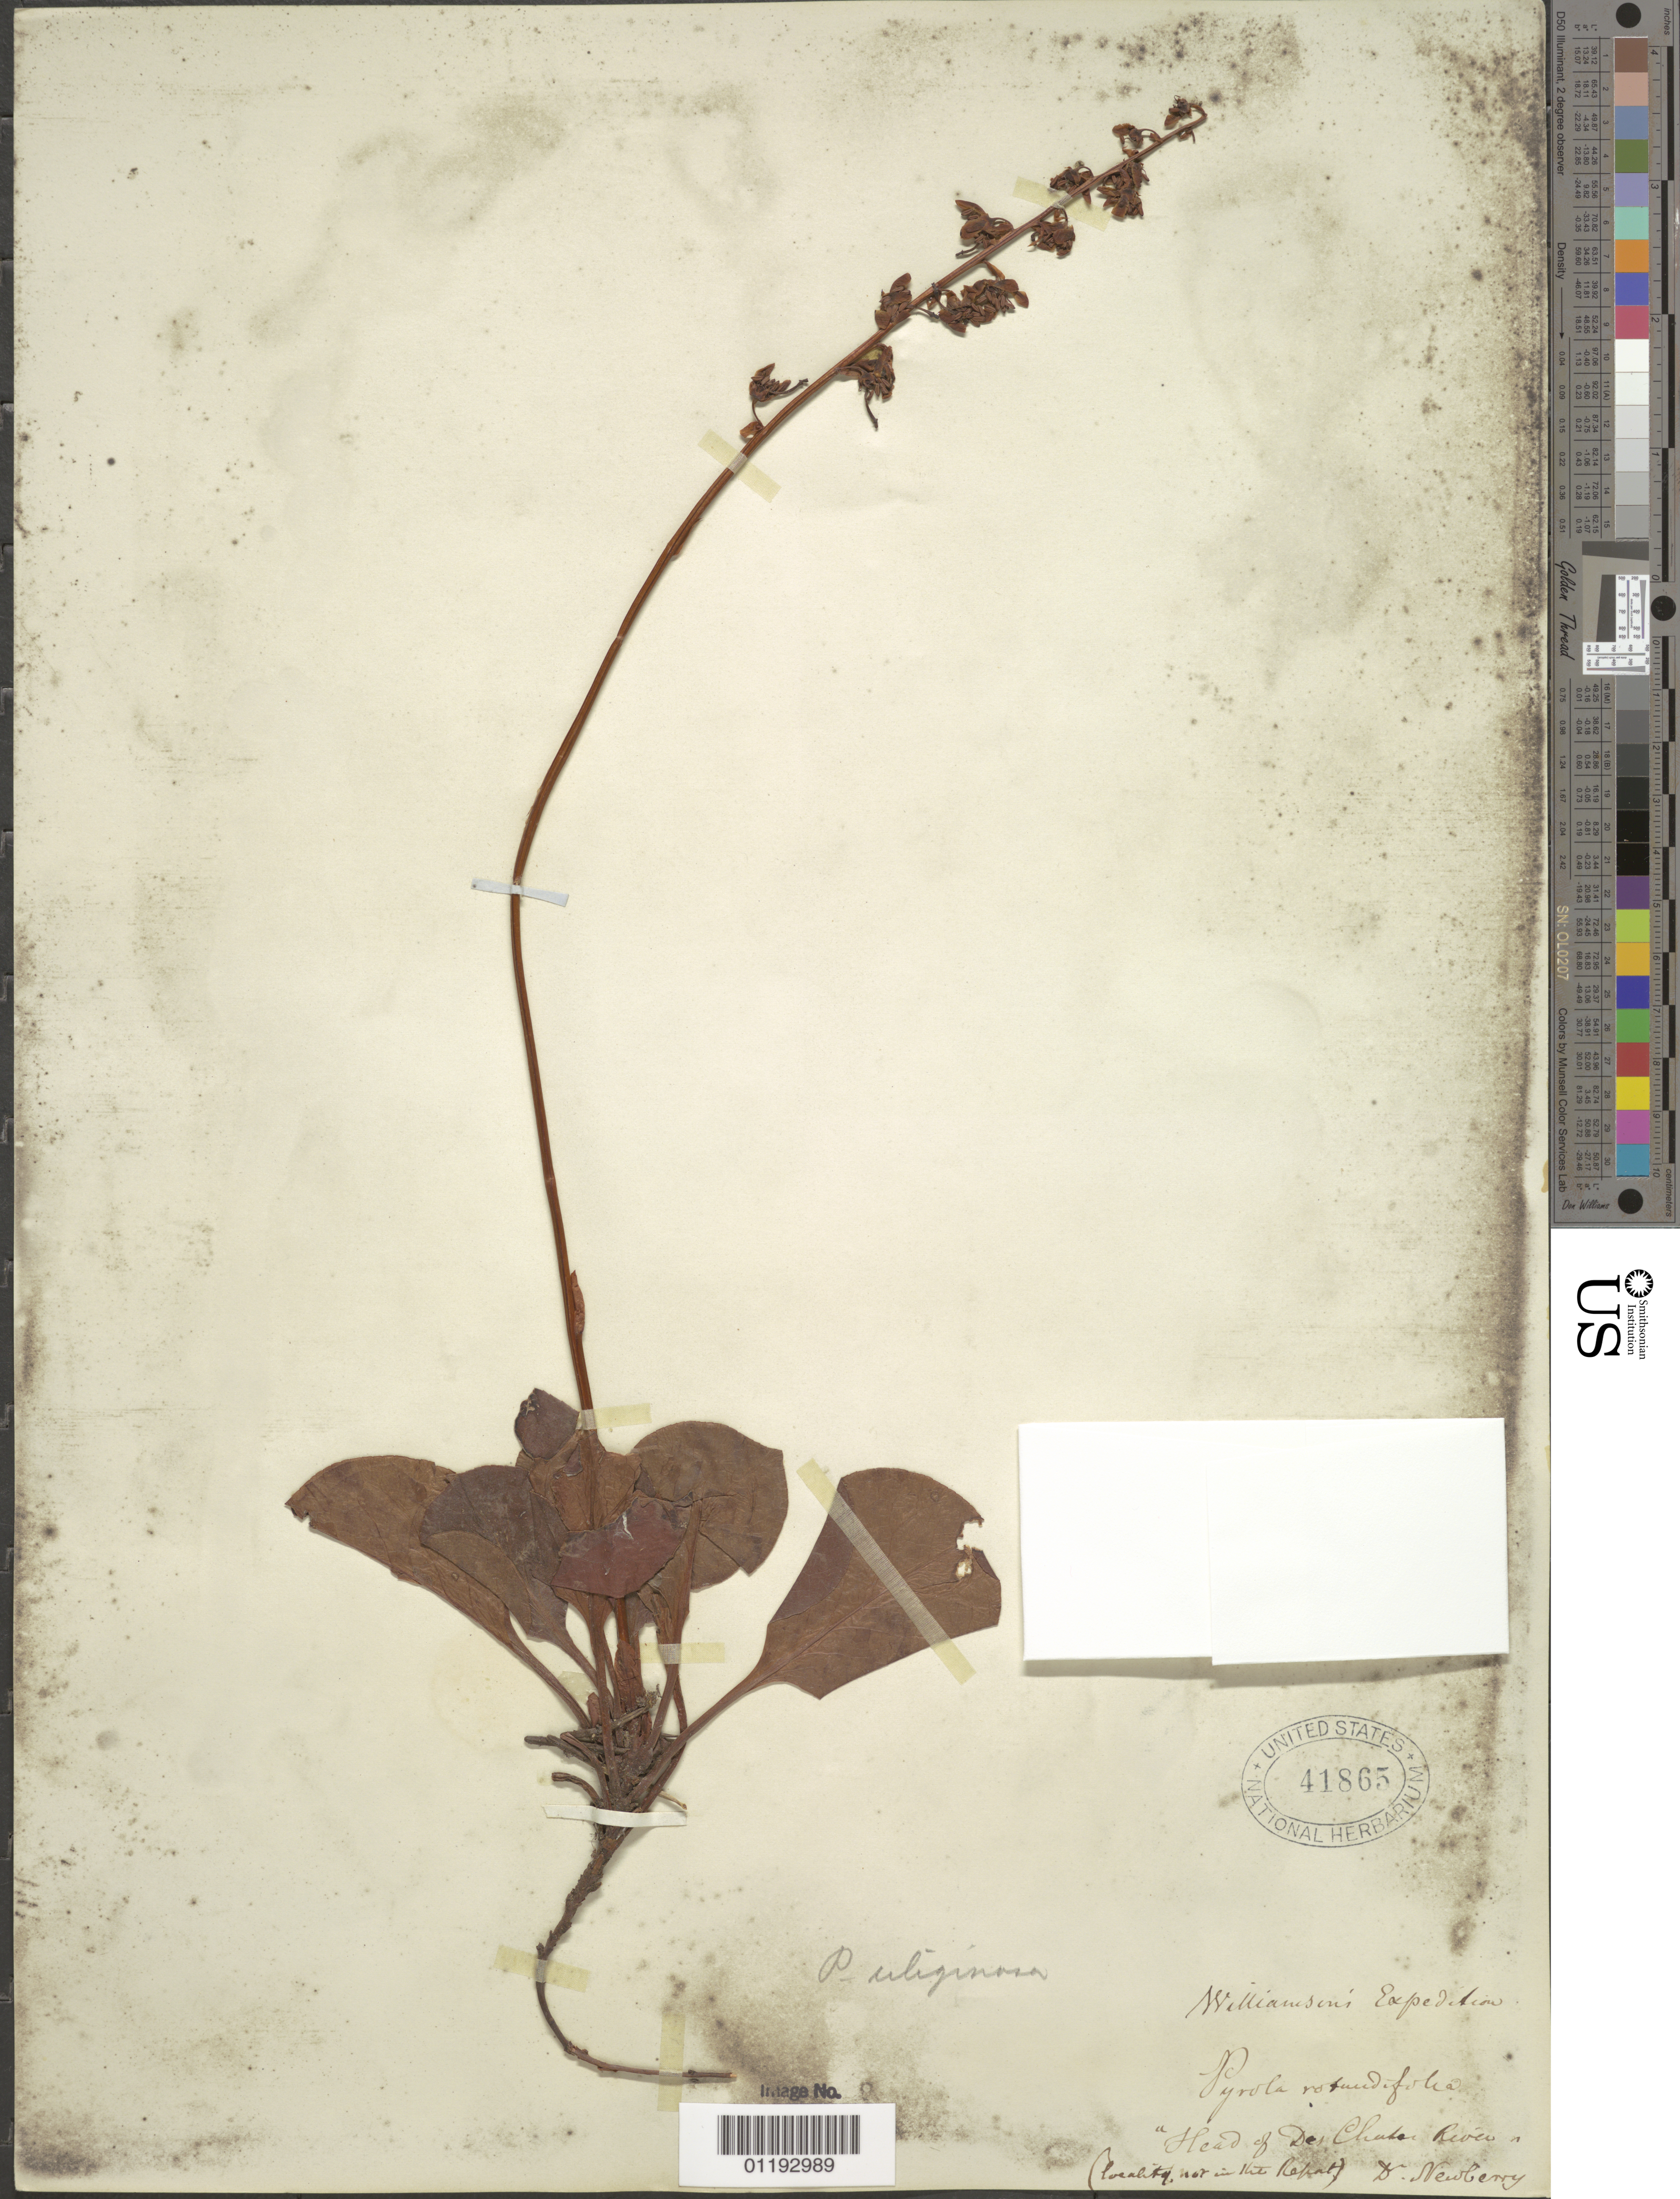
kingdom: Plantae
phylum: Tracheophyta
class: Magnoliopsida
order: Ericales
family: Ericaceae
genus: Pyrola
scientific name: Pyrola uliginosa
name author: Torr. & A. Gray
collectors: J. S. Newberry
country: United States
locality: Head of Des Chater River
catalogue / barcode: US 41865